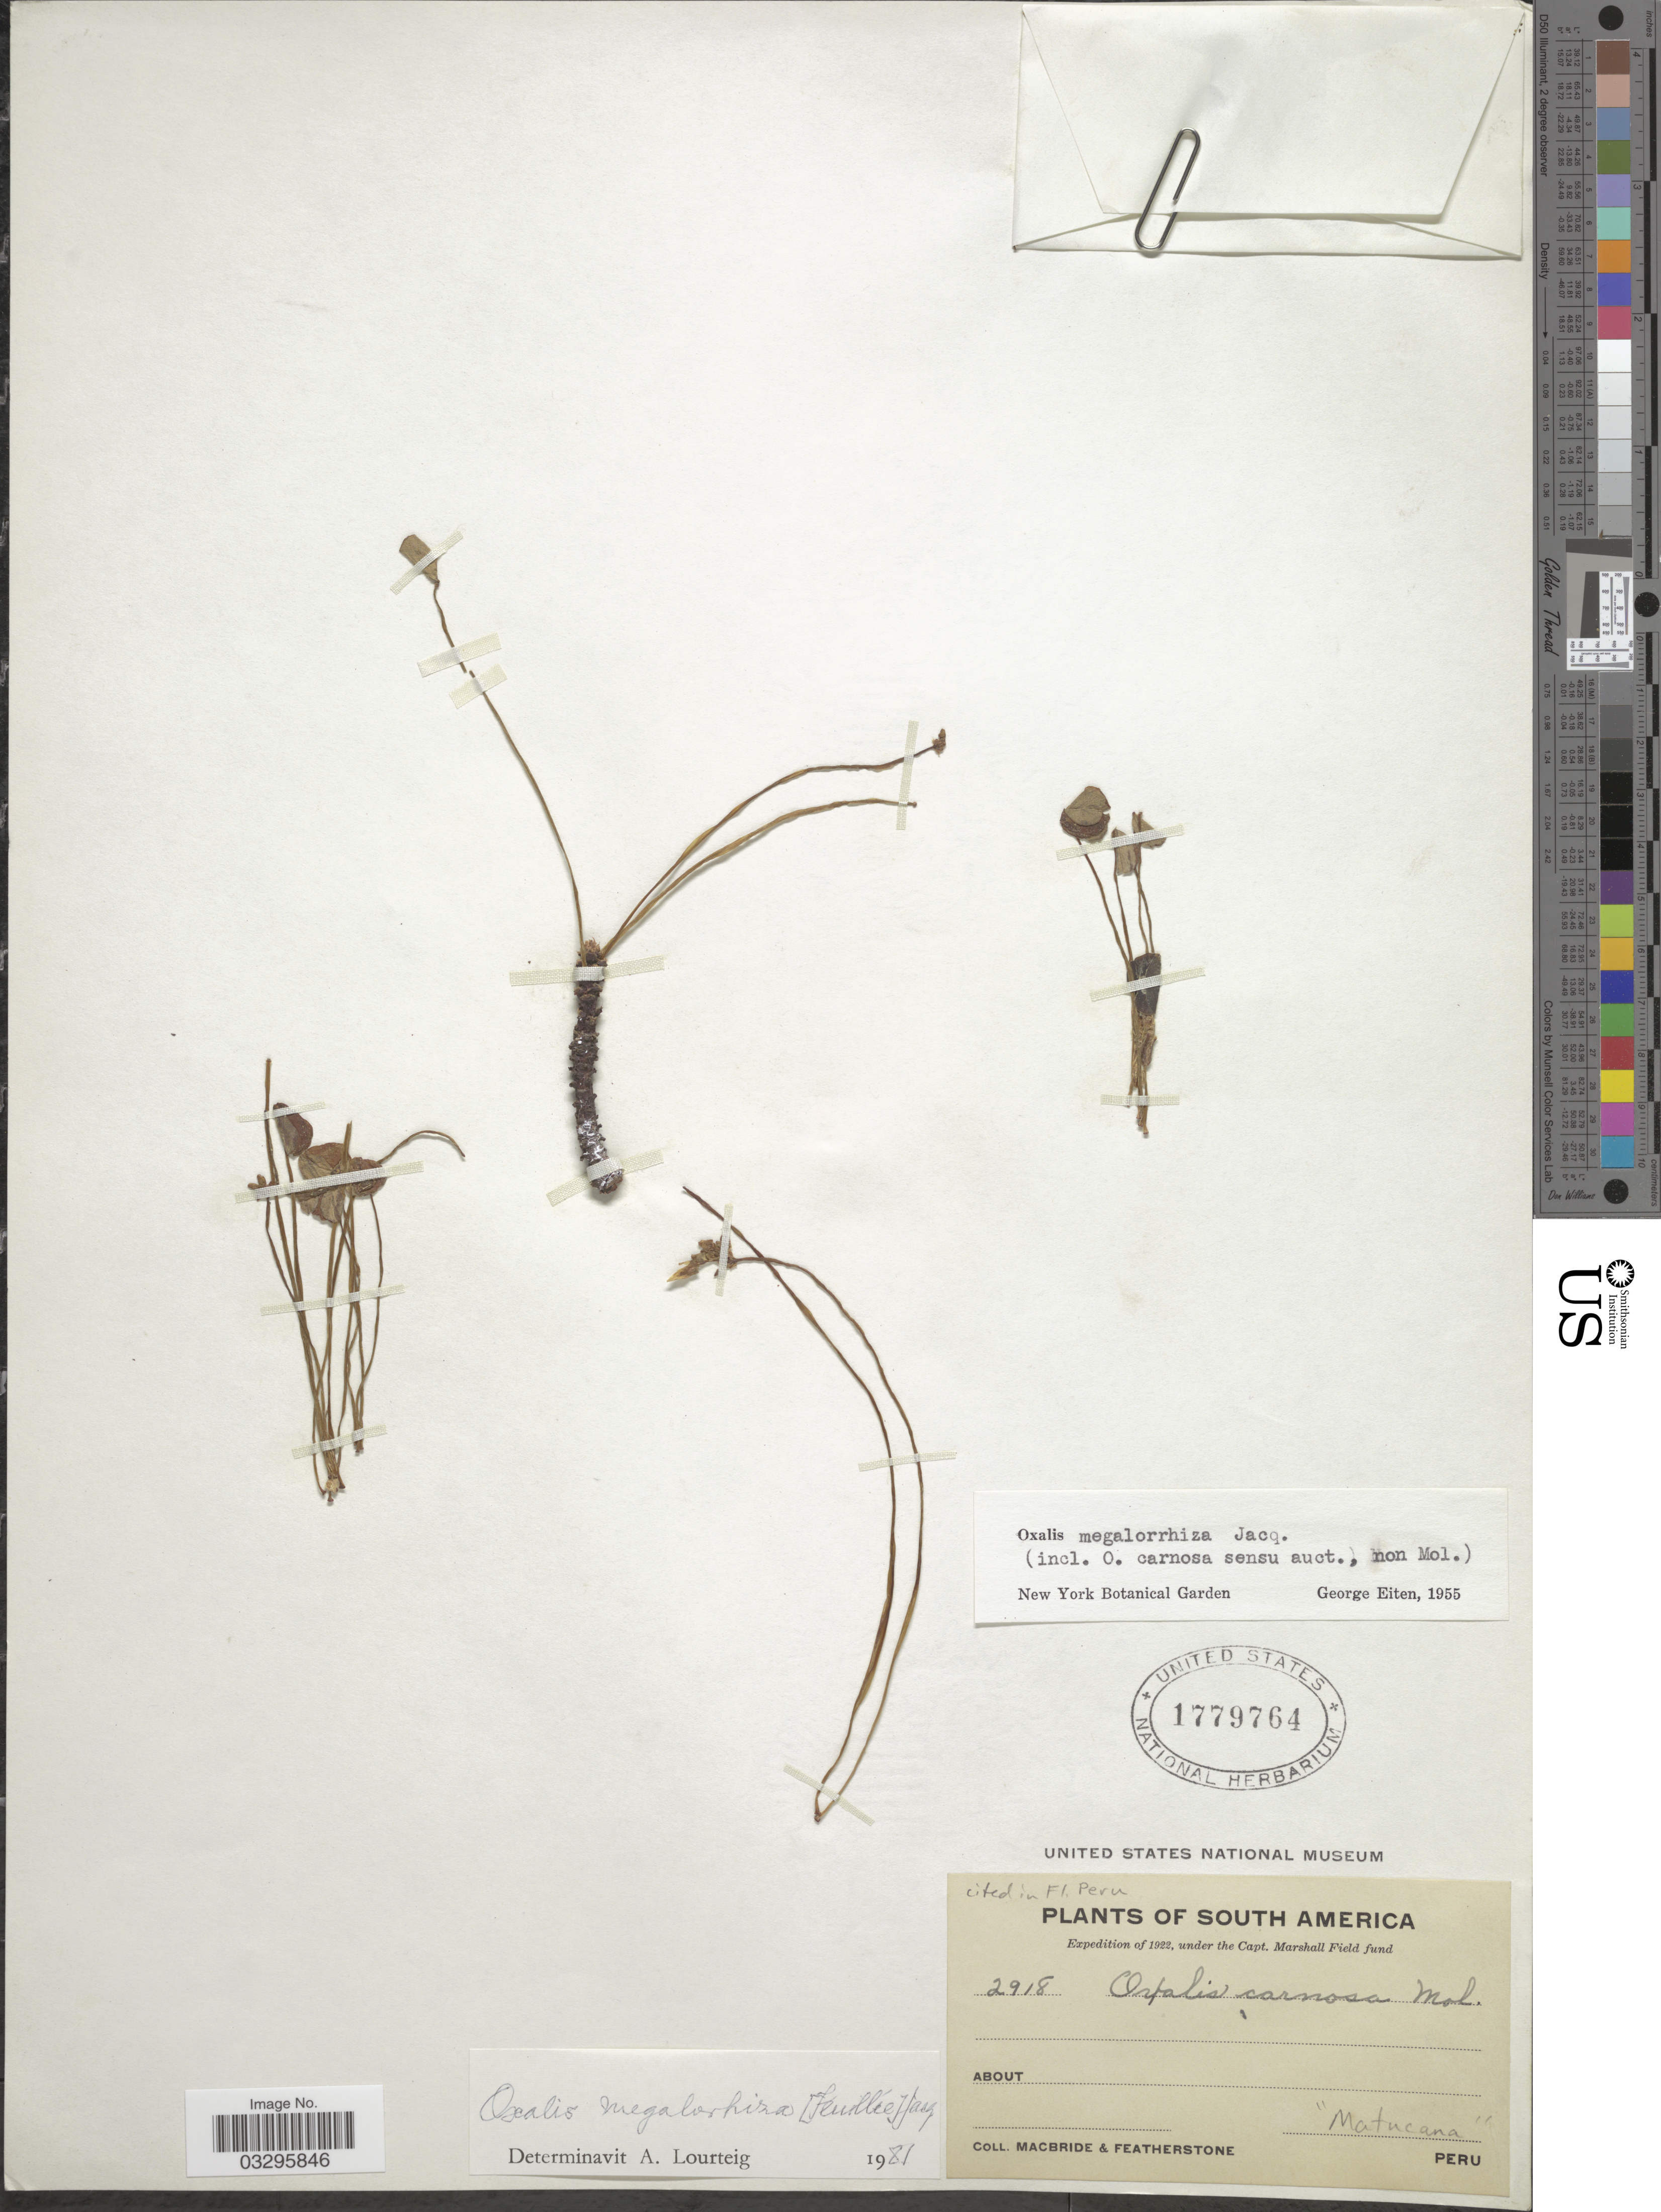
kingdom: Plantae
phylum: Tracheophyta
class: Magnoliopsida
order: Oxalidales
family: Oxalidaceae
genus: Oxalis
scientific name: Oxalis megalorrhiza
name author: Jacq.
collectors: Macbride, -- & -. Featherstone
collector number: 2918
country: Peru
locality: Matucana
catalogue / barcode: US 1779764